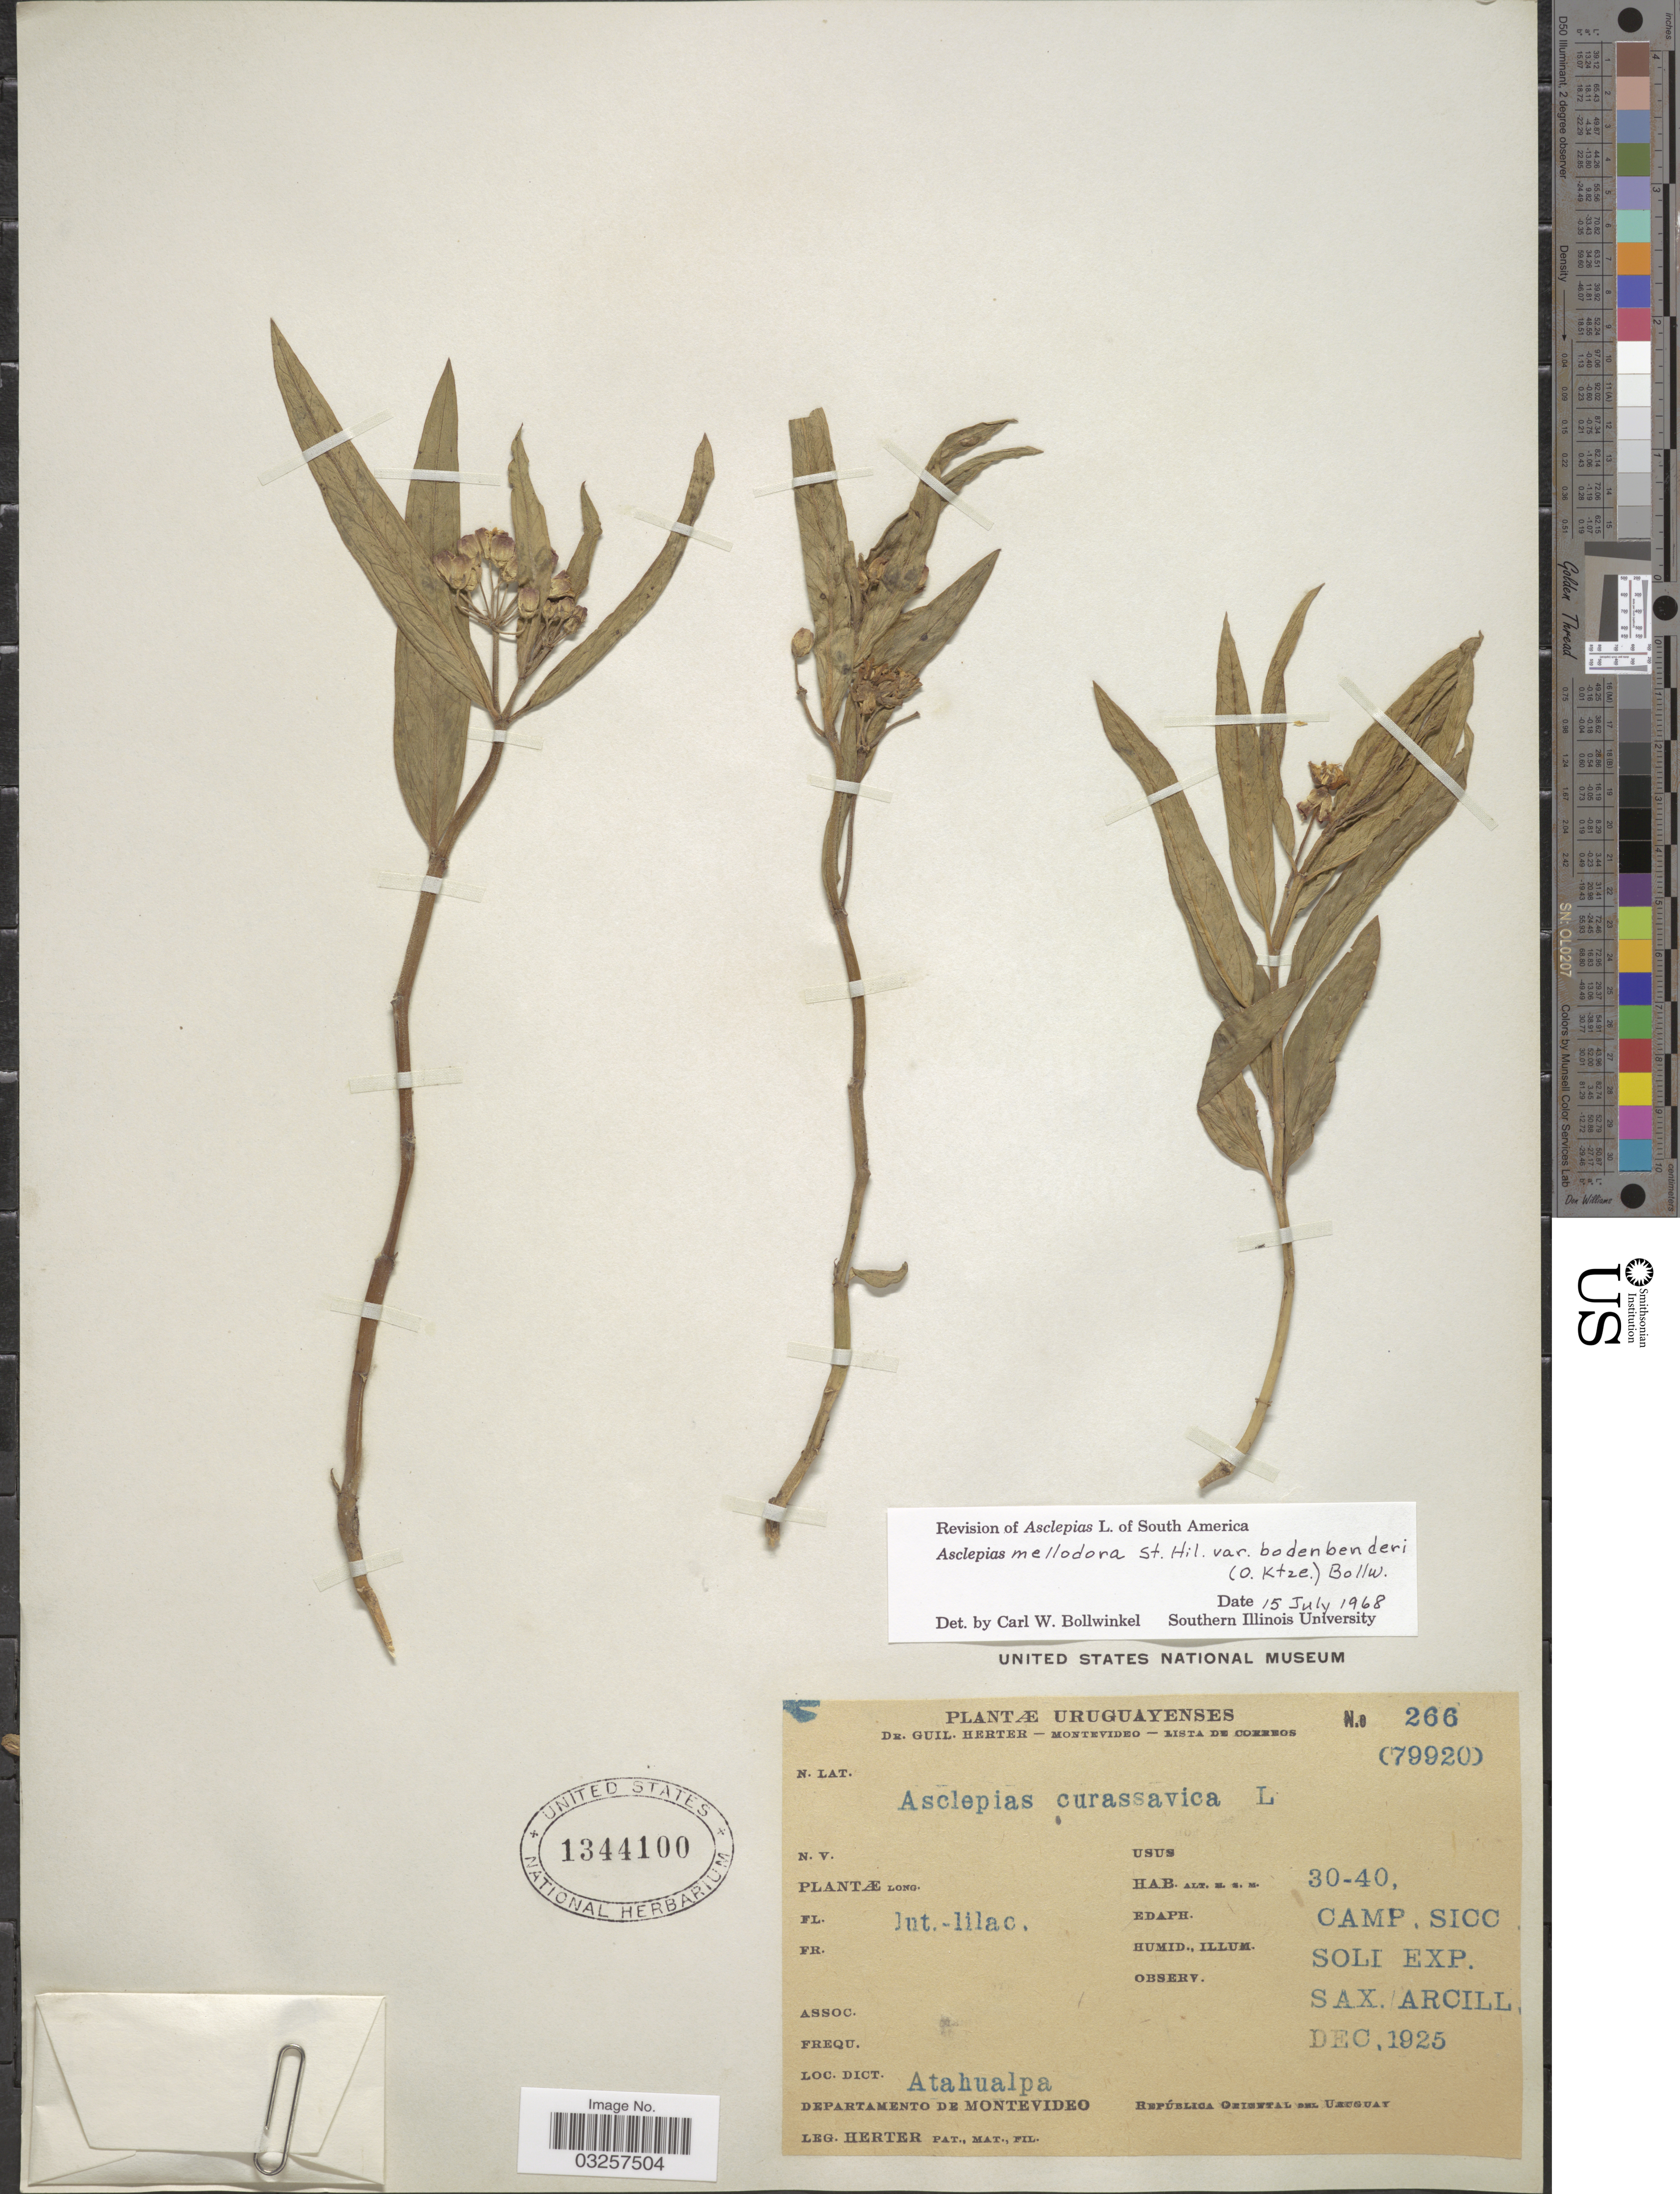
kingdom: Plantae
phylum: Tracheophyta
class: Magnoliopsida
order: Gentianales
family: Apocynaceae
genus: Asclepias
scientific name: Asclepias mellodora var. bodenbenderi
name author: (Kuntze) Bollw.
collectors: G. Herter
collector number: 266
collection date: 1925-12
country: Uruguay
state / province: Montevideo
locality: Atahualpa. Departamento de Montevideo. República Oriental del Uruguay.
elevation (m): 30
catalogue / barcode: US 1344100